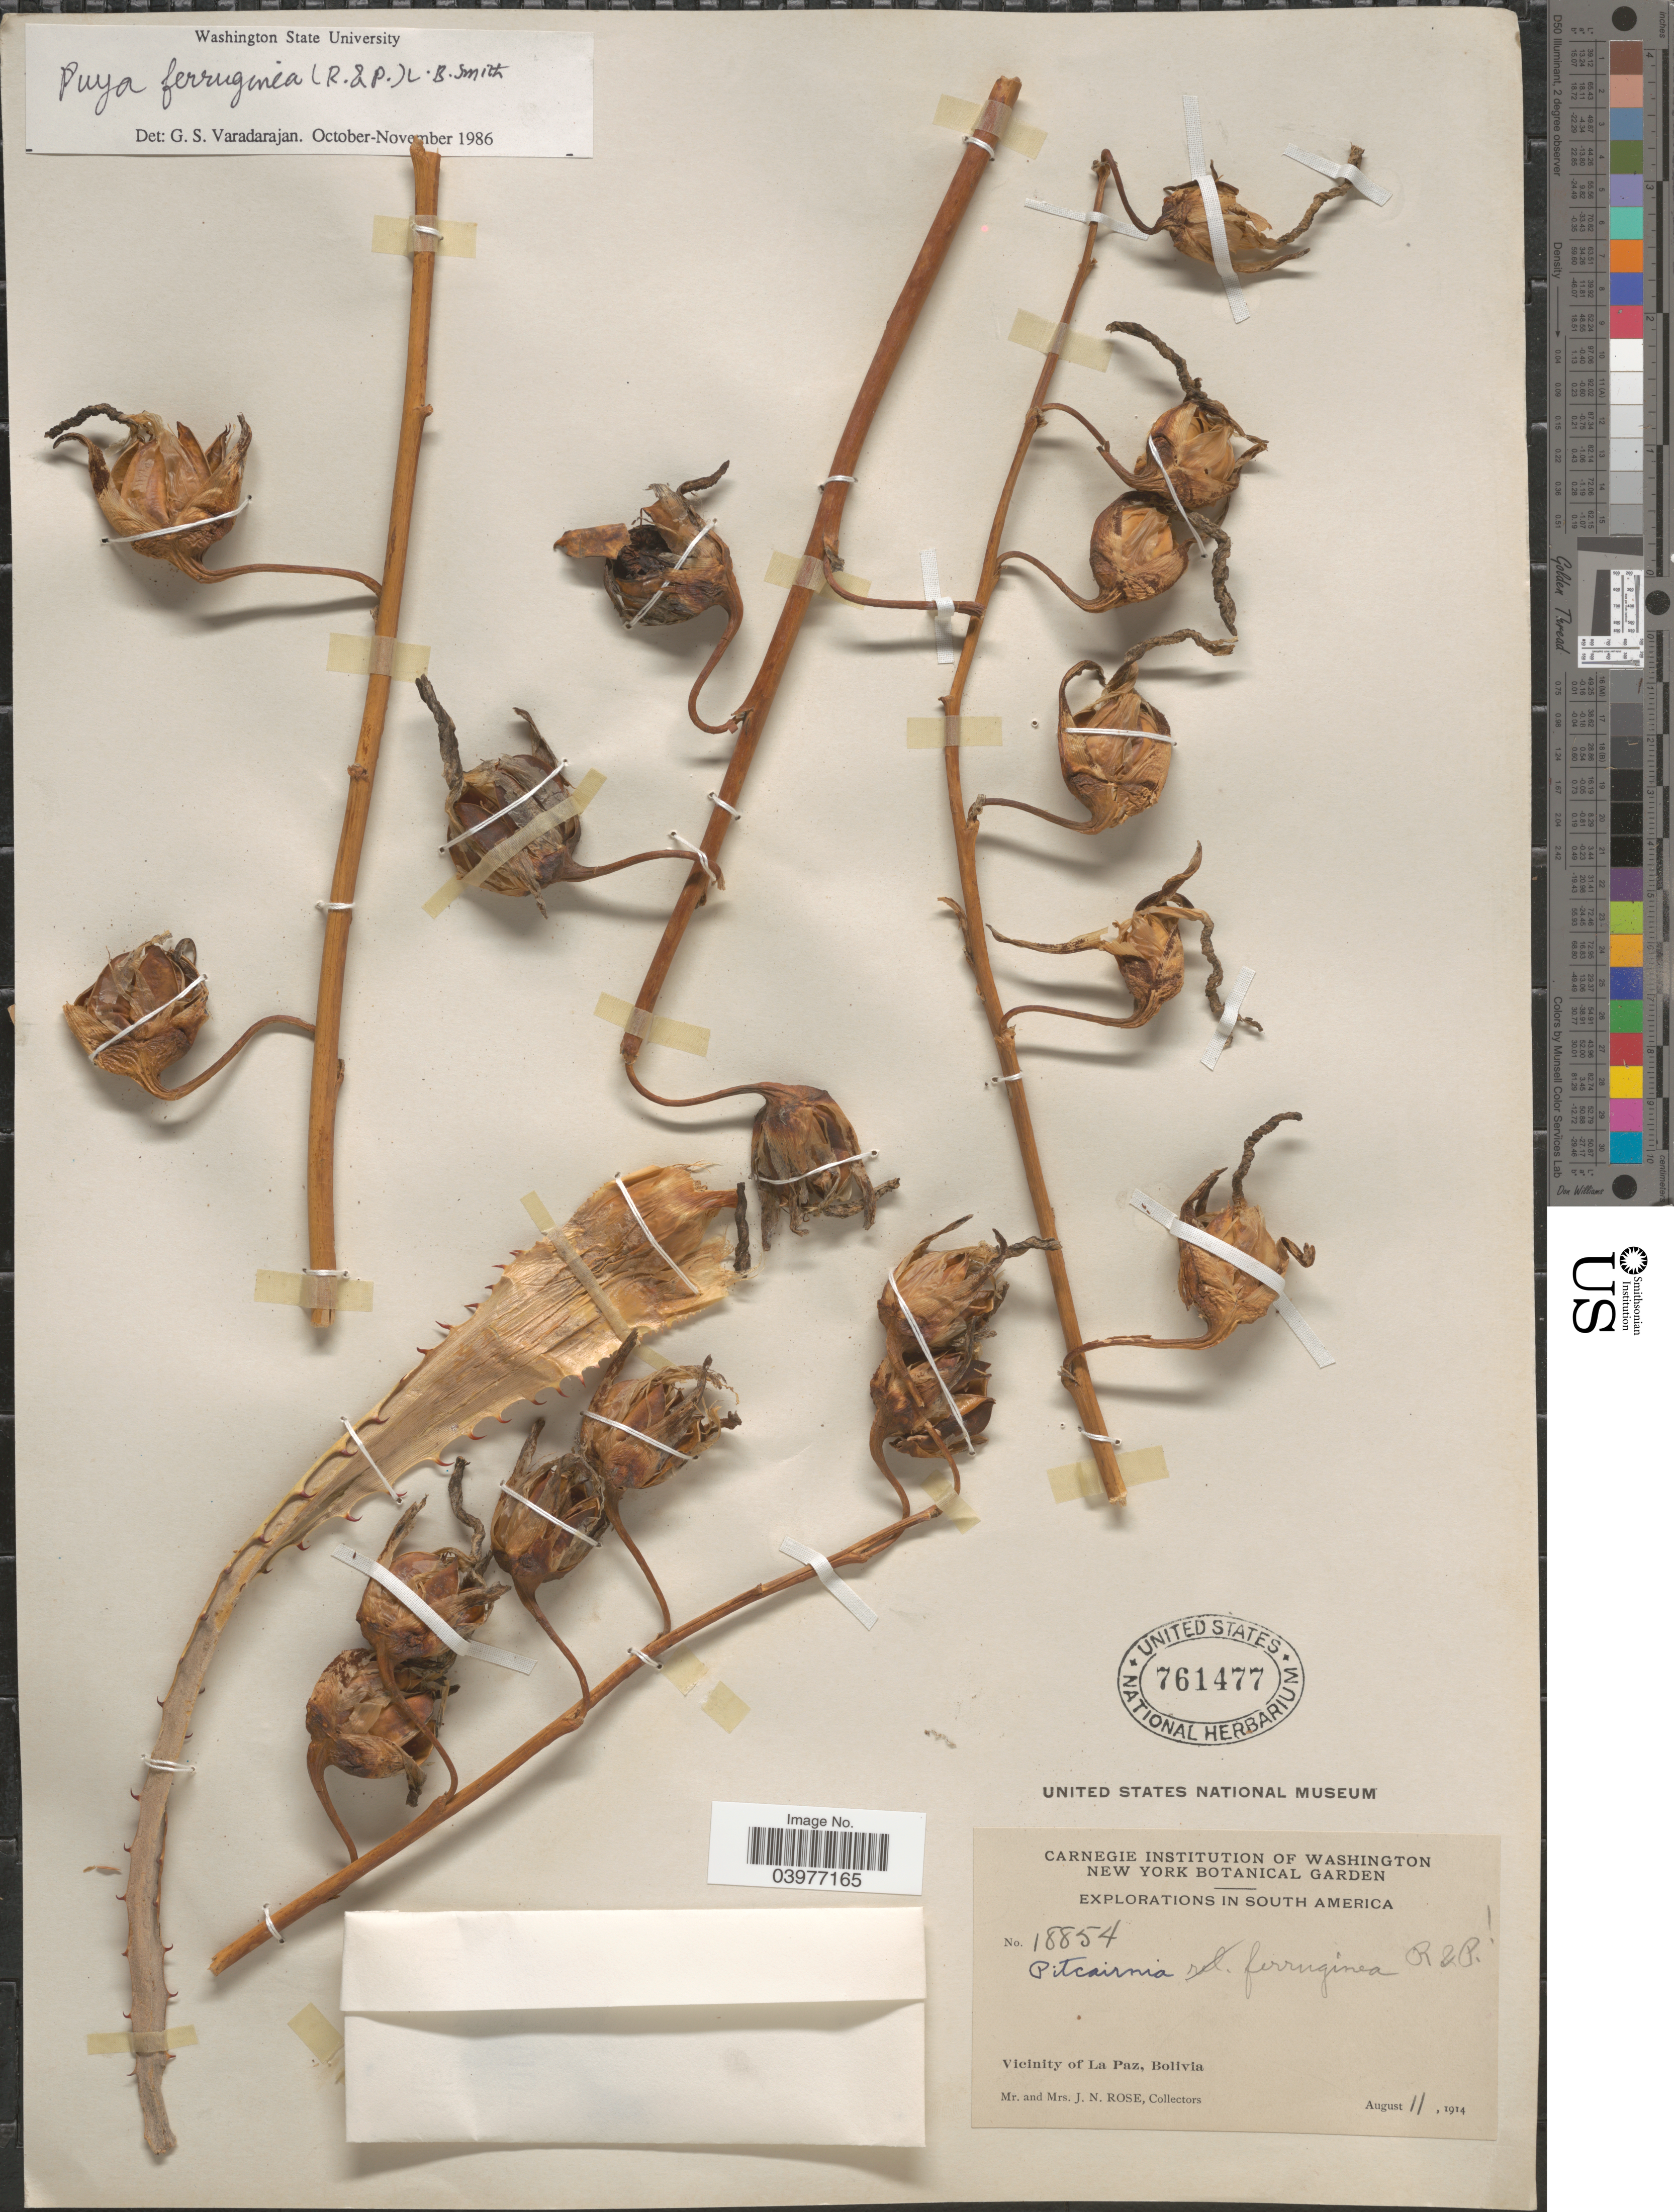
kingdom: Plantae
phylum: Tracheophyta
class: Liliopsida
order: Poales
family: Bromeliaceae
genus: Puya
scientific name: Puya ferruginea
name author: (Ruiz & Pav.) L.B. Sm.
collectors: J. N. Rose & L. B. Rose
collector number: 18854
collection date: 1914-08-11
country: Bolivia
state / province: La Paz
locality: Vicinity of La Paz.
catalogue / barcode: US 761477